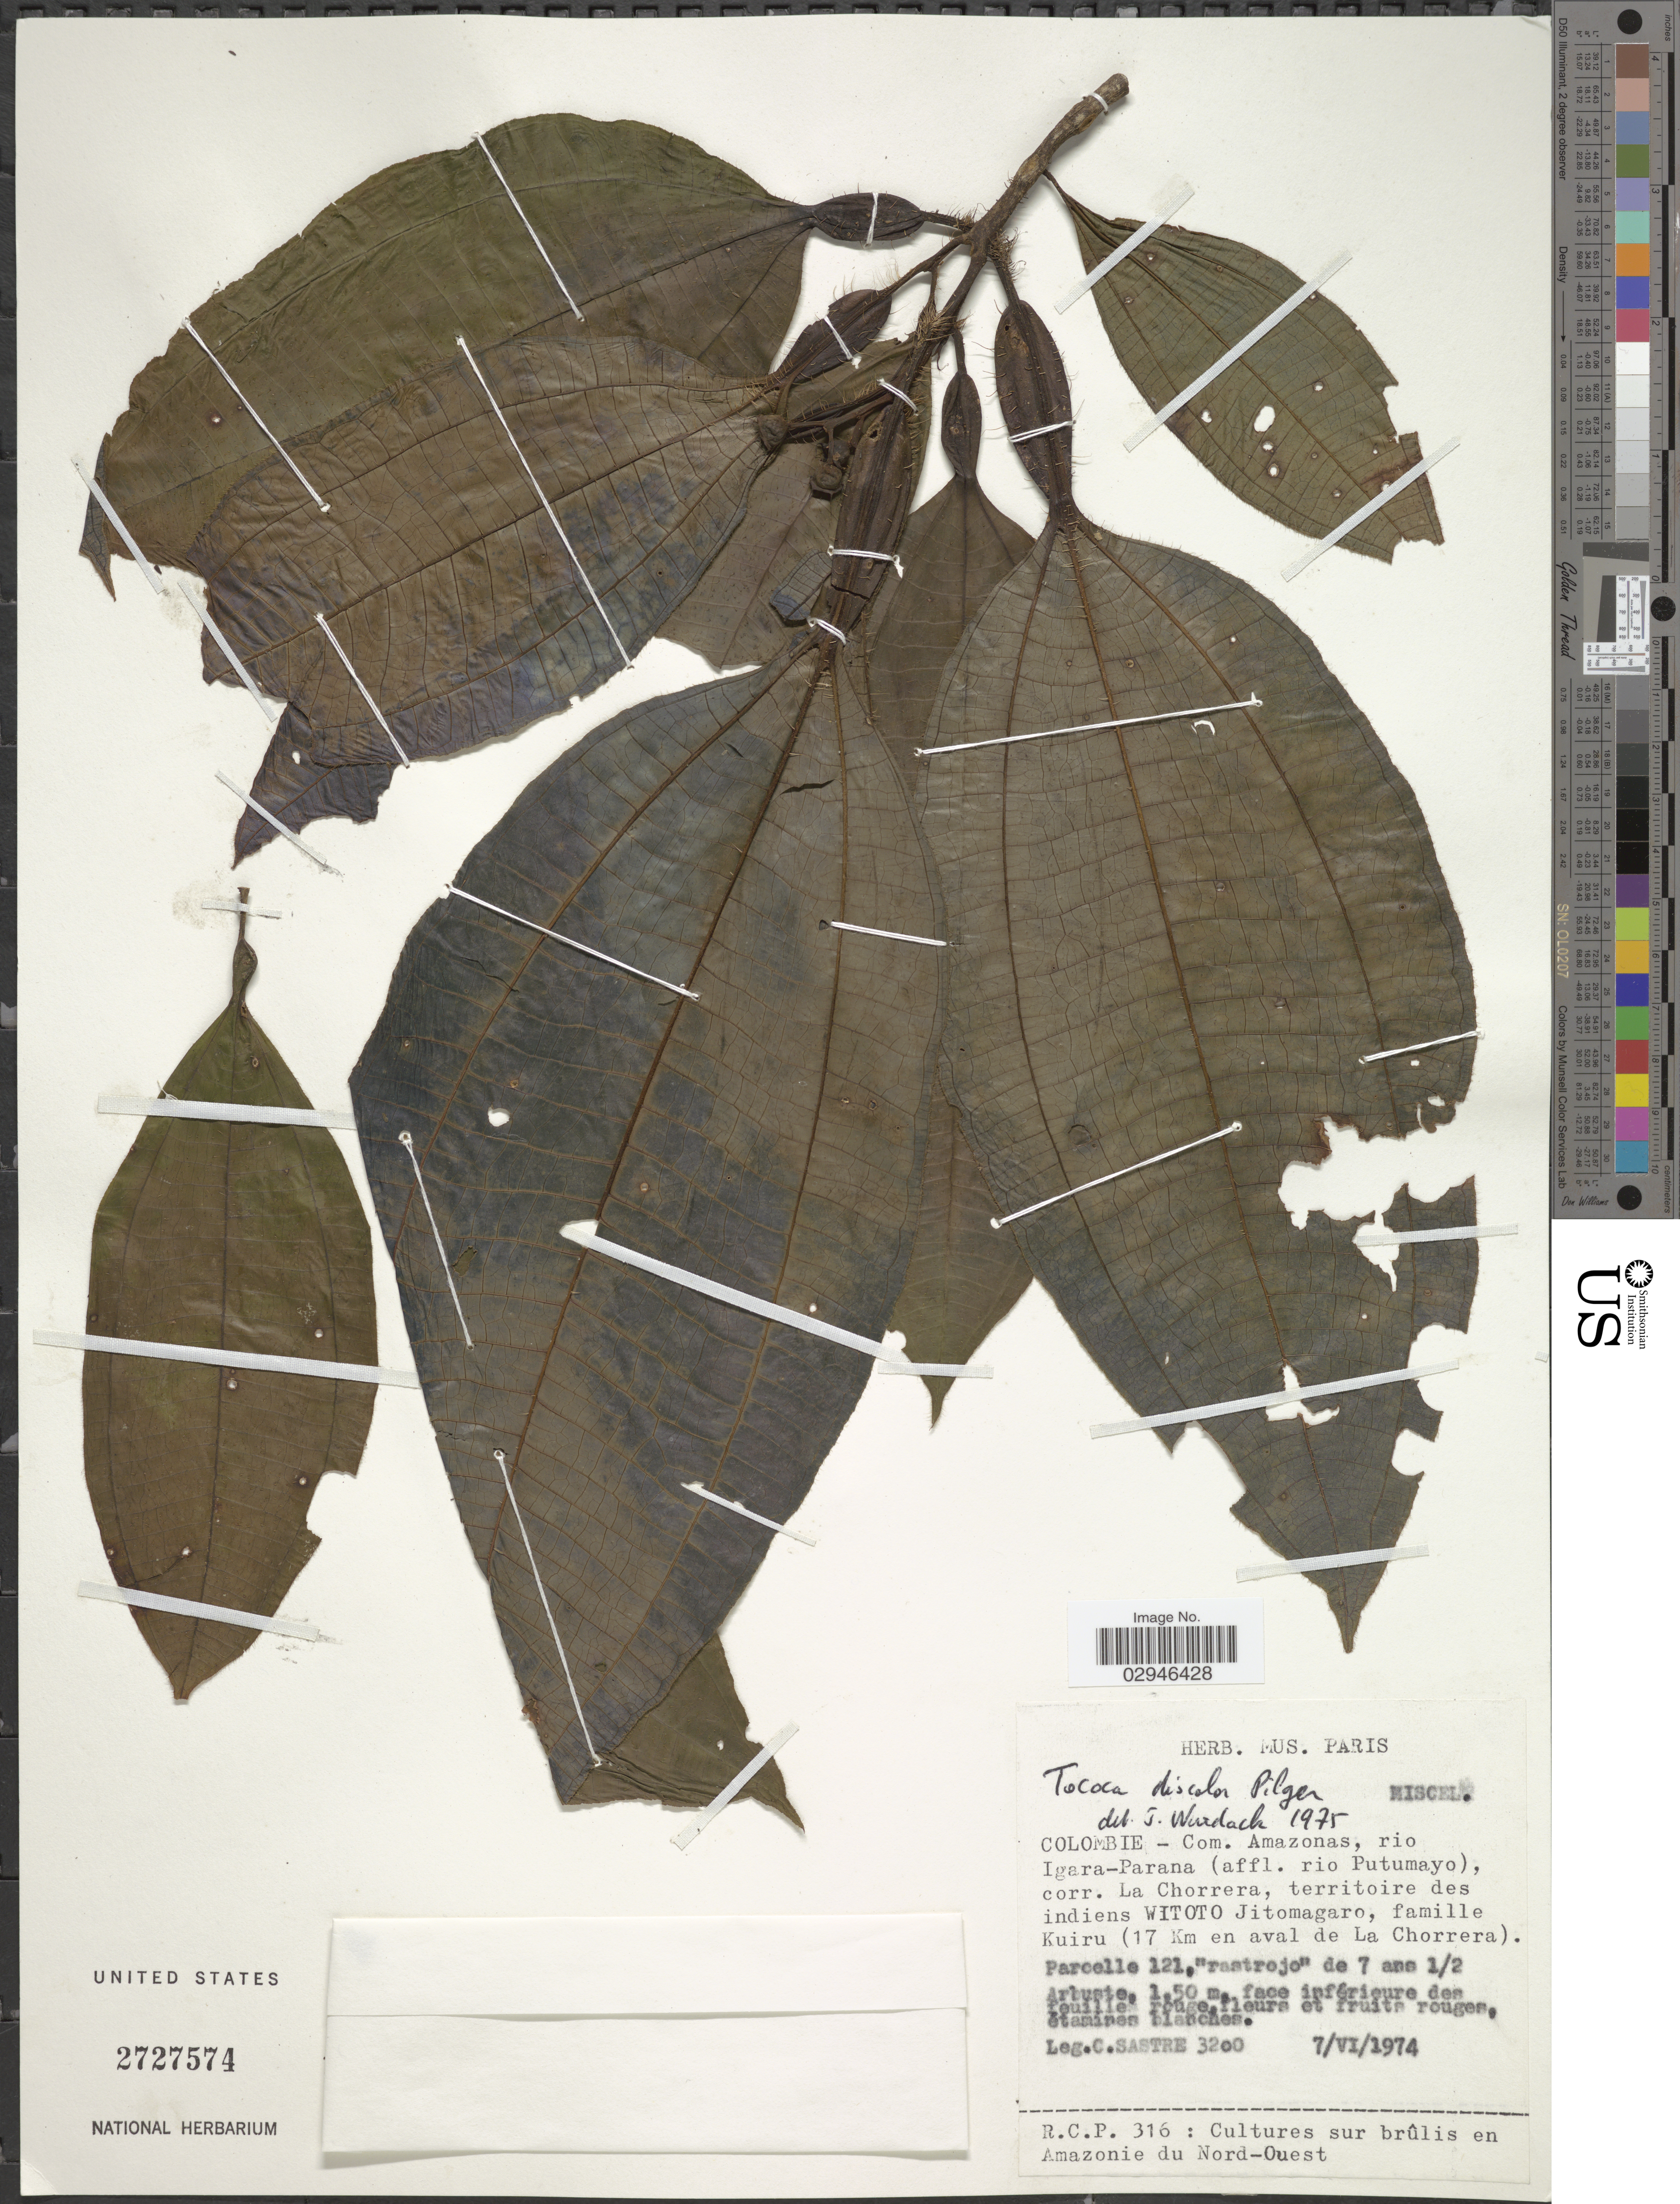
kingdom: Plantae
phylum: Tracheophyta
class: Magnoliopsida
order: Myrtales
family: Melastomataceae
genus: Tococa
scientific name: Tococa discolor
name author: Pilg.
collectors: C. Sastre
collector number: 3200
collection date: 1974-06-07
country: Colombia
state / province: Amazônas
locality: Com. Amazonas, rio Igara-Parana (affl. rio Putumayo), corr. La Chorrera, territoire des indiens Witoto Jitomagaro, famille Kuiru (17 Km en aval de la Chorrera) Parcelle 121.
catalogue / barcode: US 2727574